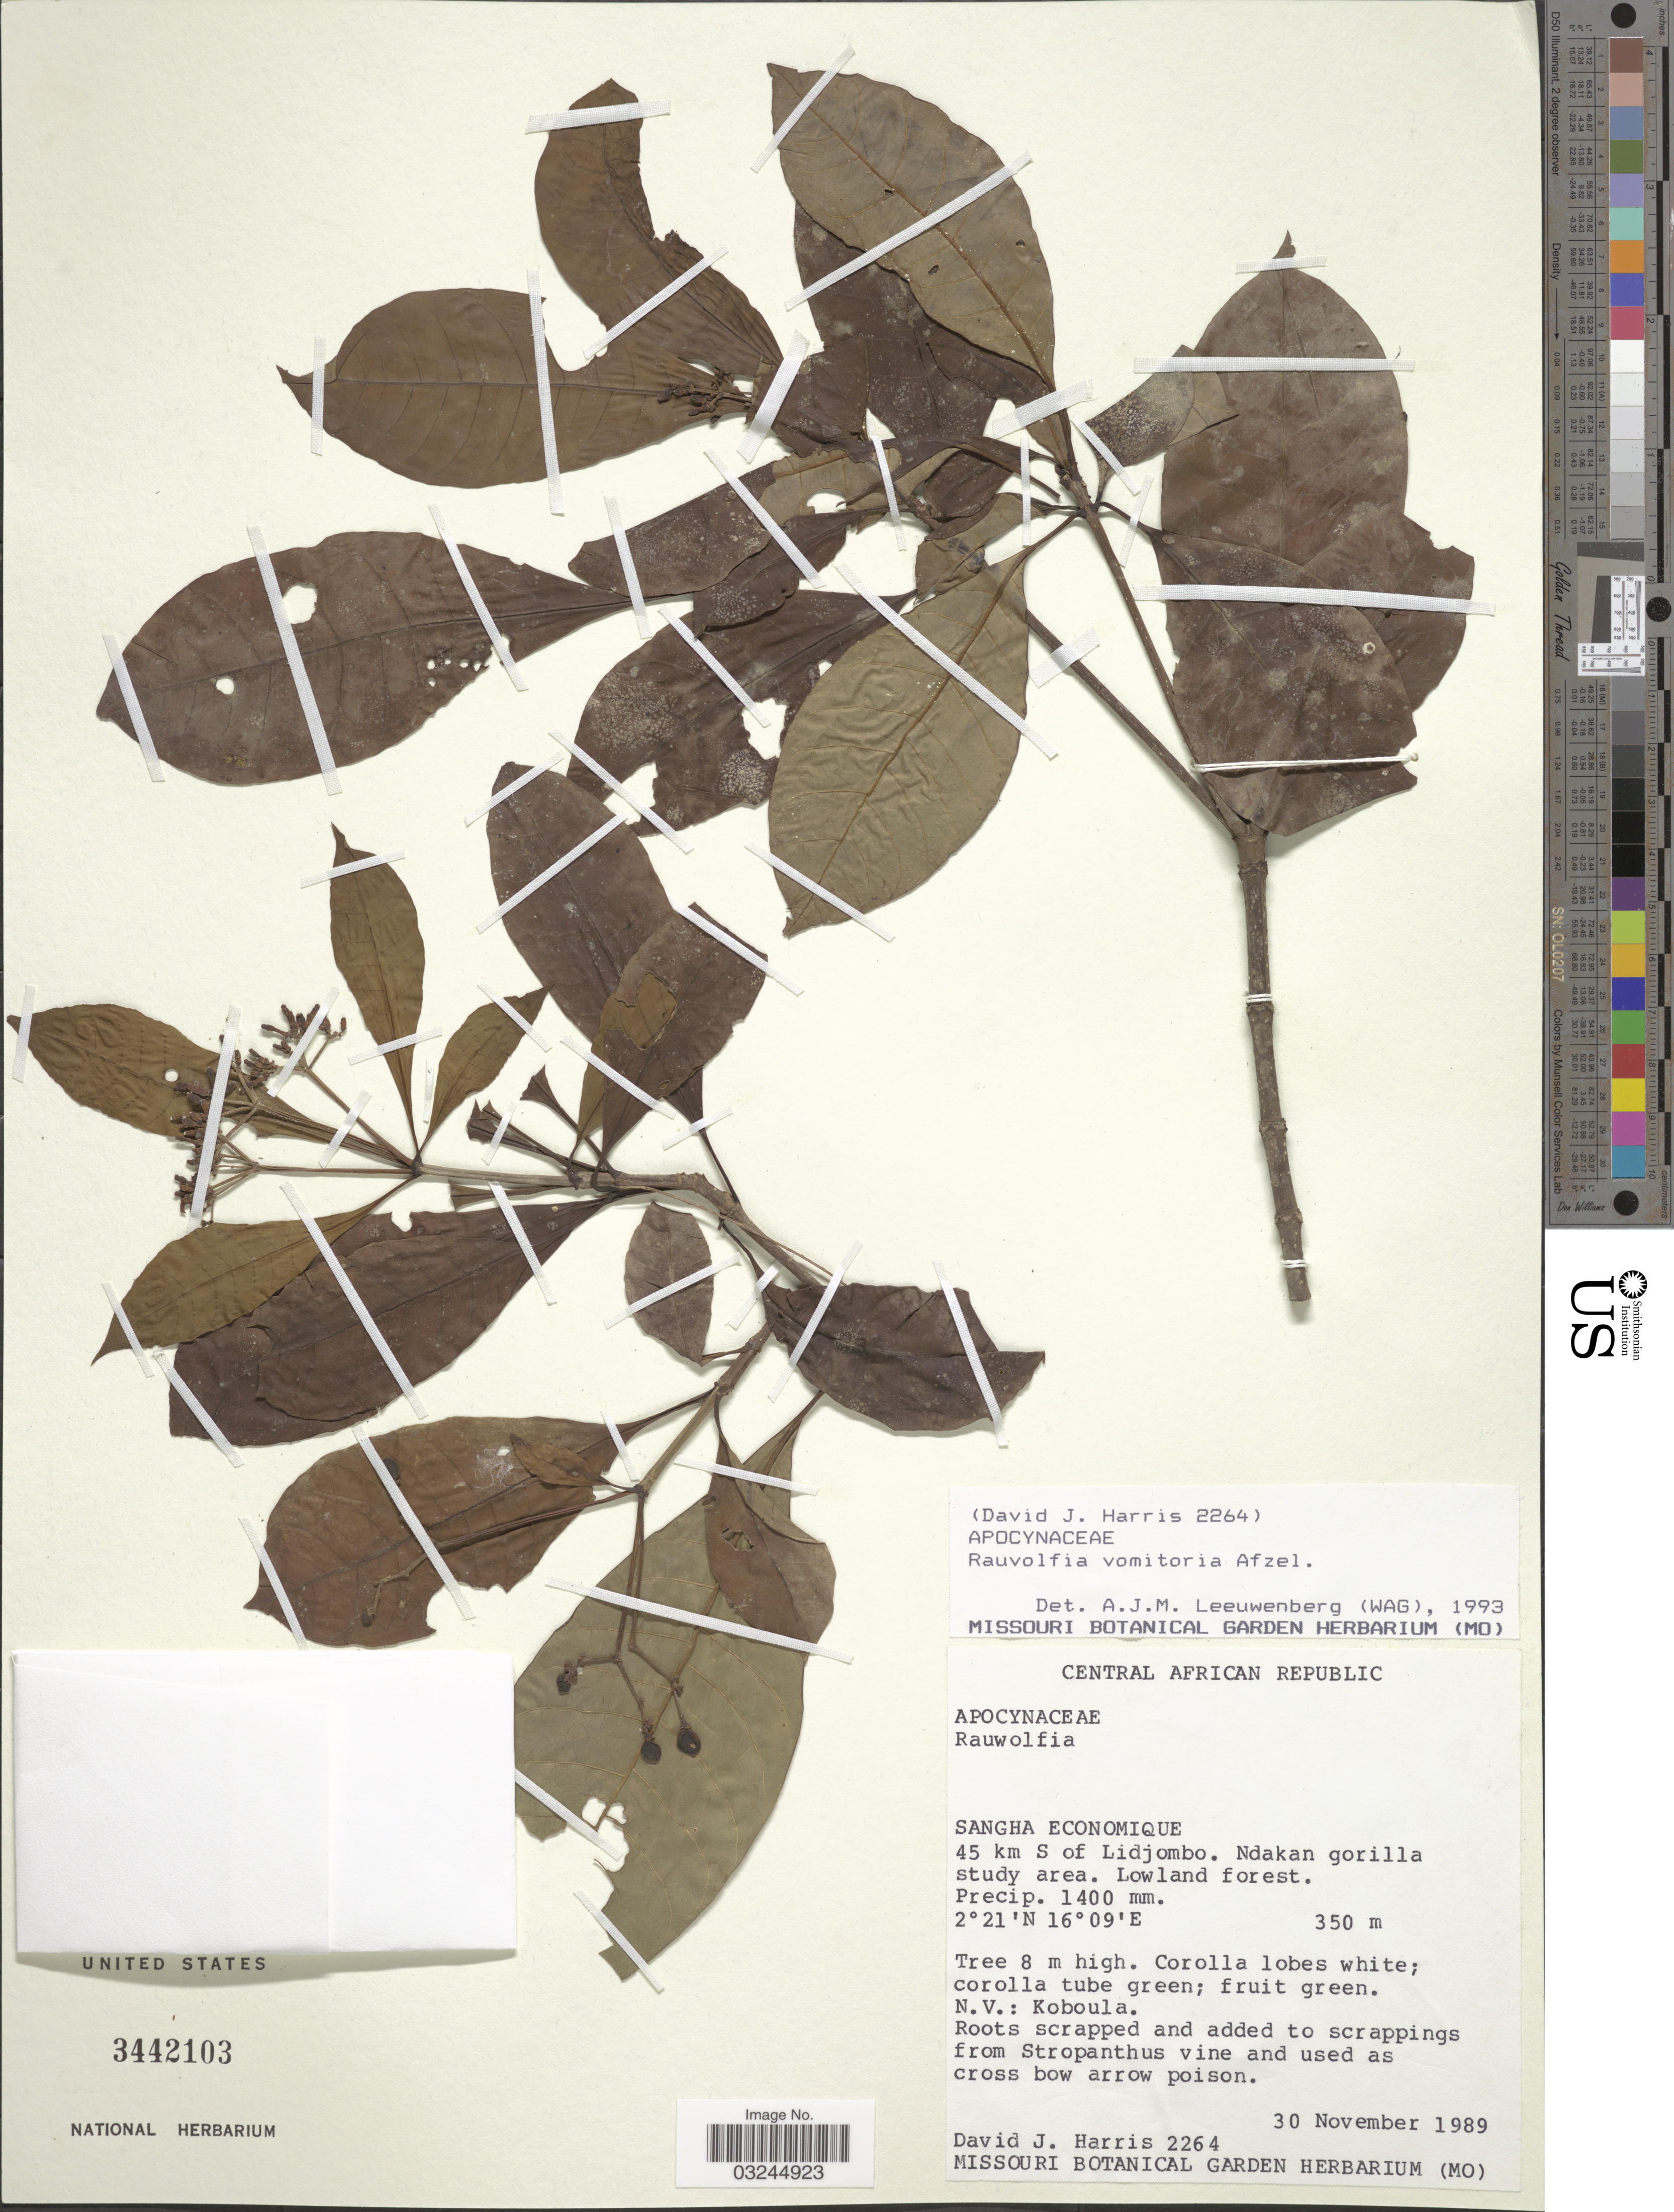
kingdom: Plantae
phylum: Tracheophyta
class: Magnoliopsida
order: Gentianales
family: Apocynaceae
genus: Rauvolfia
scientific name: Rauvolfia vomitoria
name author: Afzel.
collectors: D. J. Harris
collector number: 2264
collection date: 1989-11-30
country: Central African Republic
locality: Sangha Economique. 45 km S of Lidjombo. Ndakan gorilla study area.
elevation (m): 350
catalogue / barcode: US 3442103